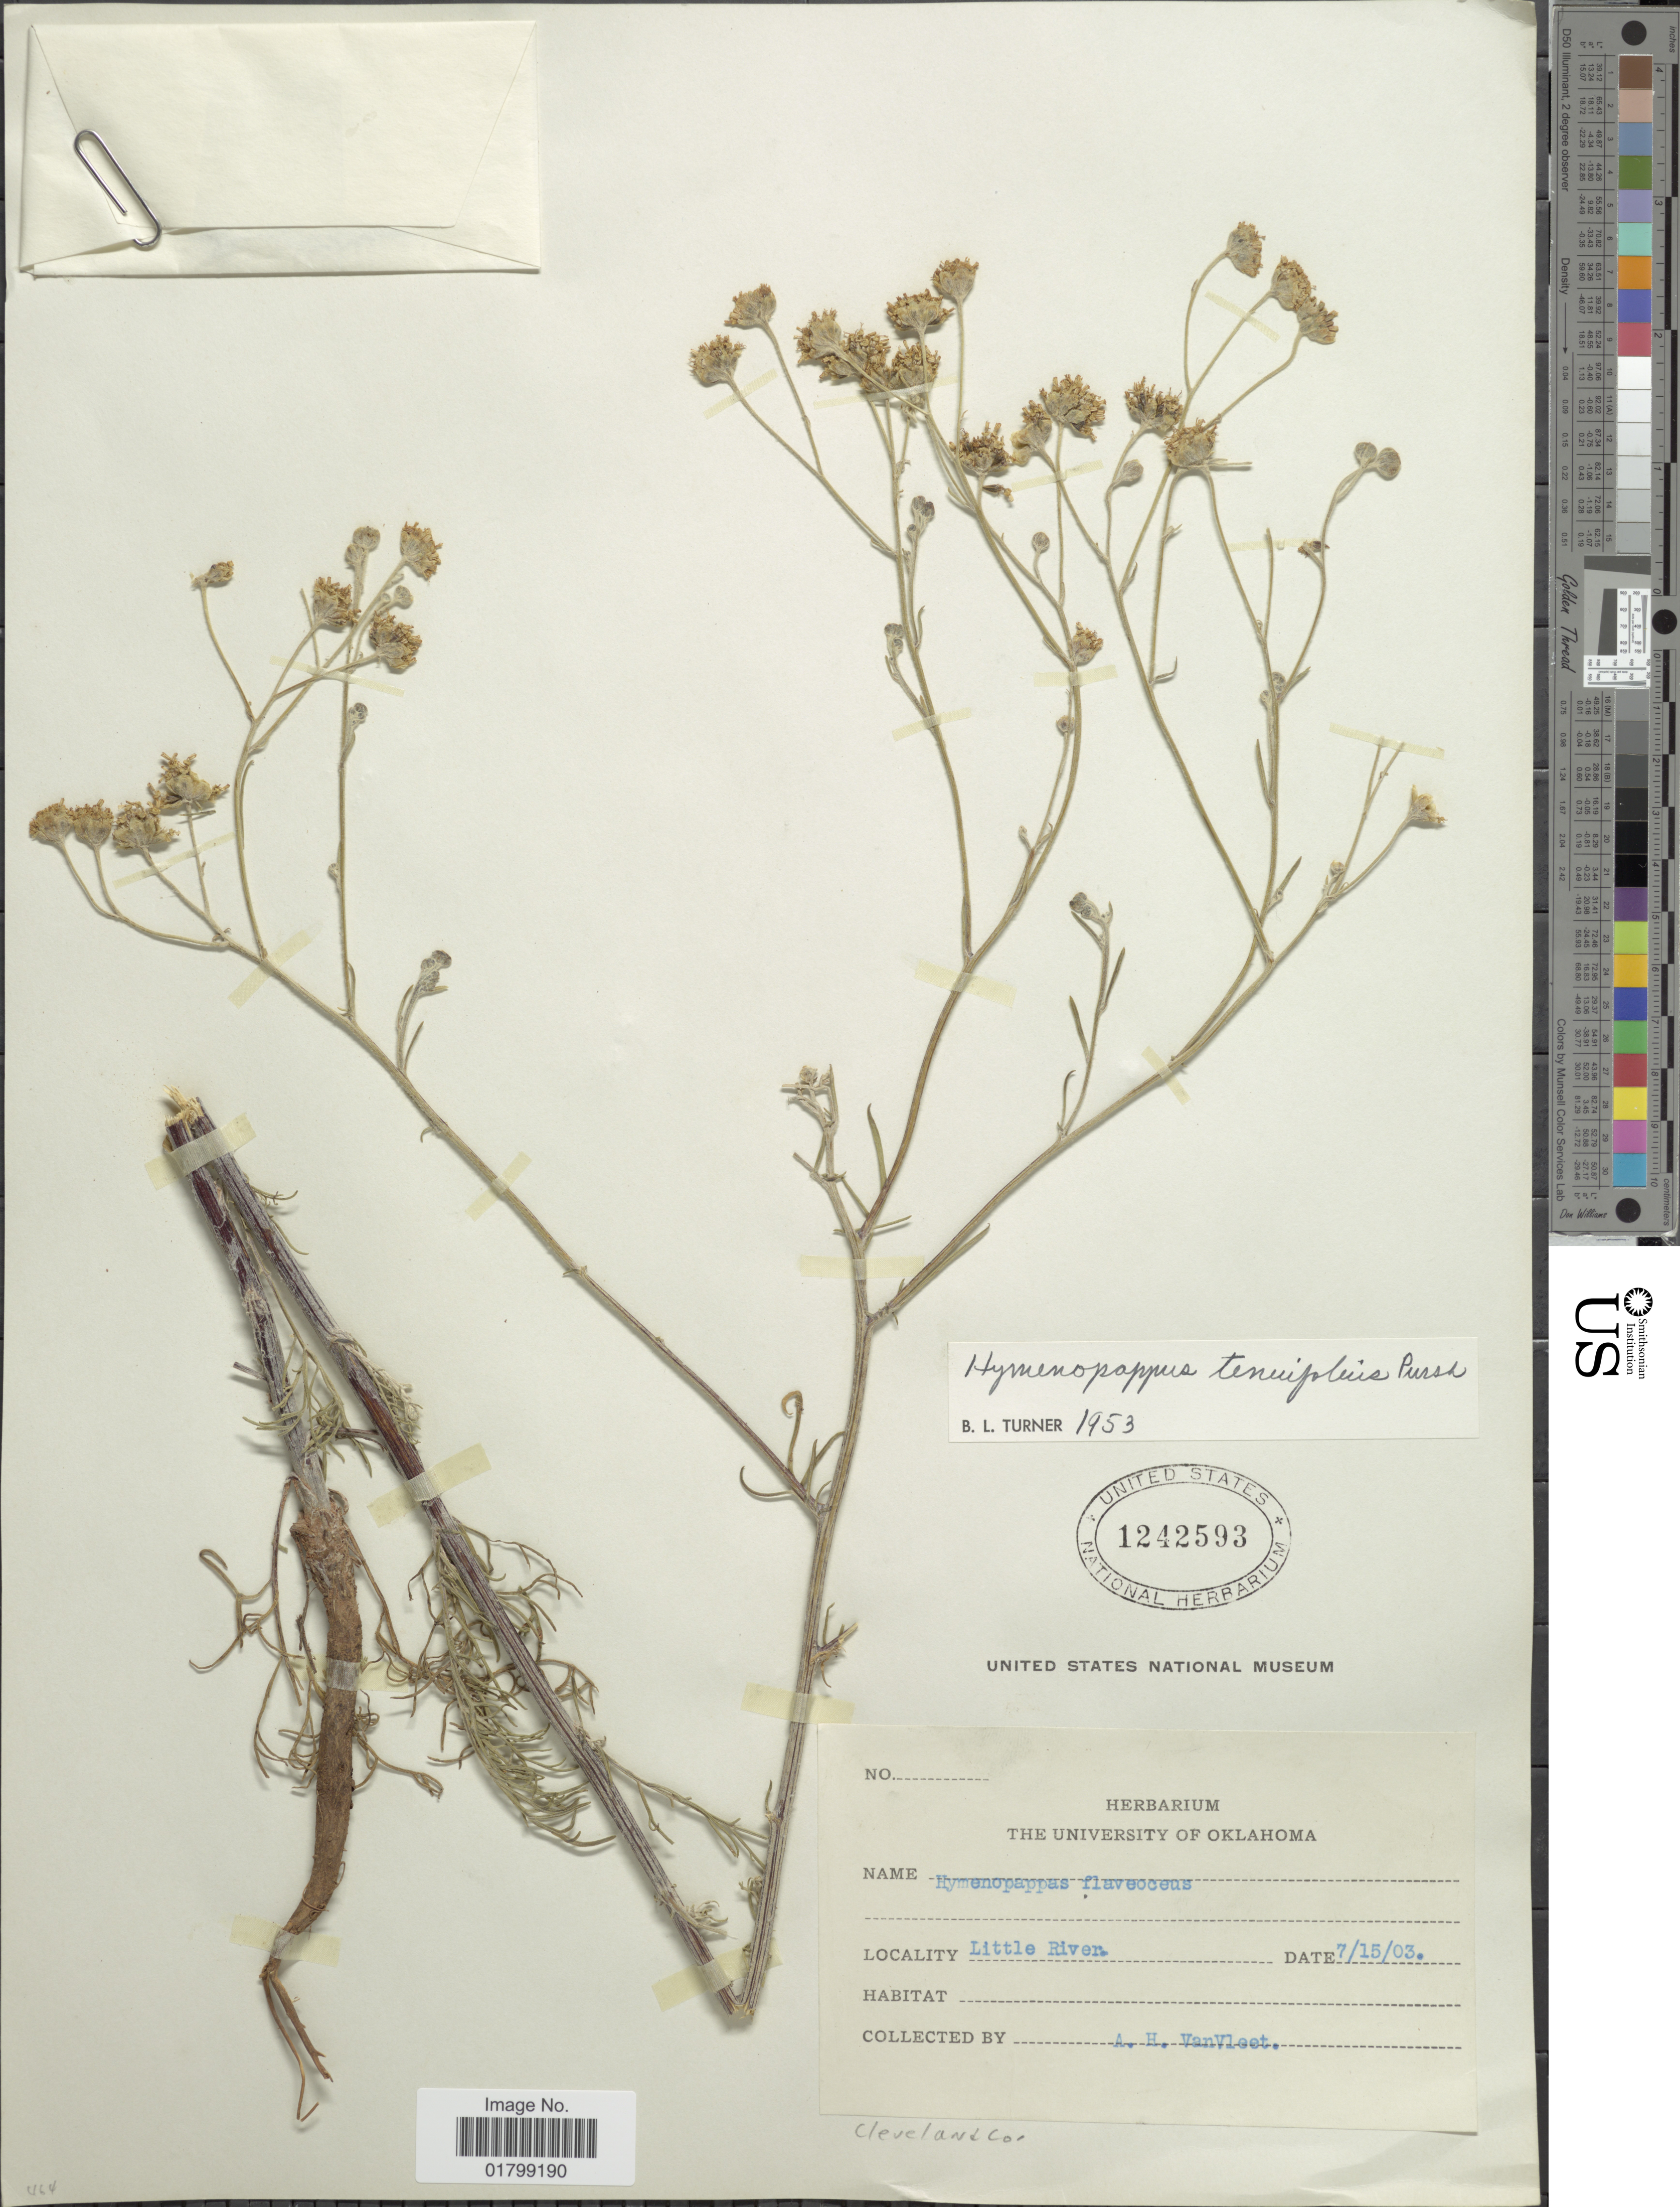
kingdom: Plantae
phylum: Tracheophyta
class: Magnoliopsida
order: Asterales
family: Asteraceae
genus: Hymenopappus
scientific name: Hymenopappus tenuifolius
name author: Pursh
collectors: A. H. Van Vleet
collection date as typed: Transcribed d/m/y: 15/7/3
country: United States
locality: Little River, Cleveland Co.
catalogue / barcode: US 1242593